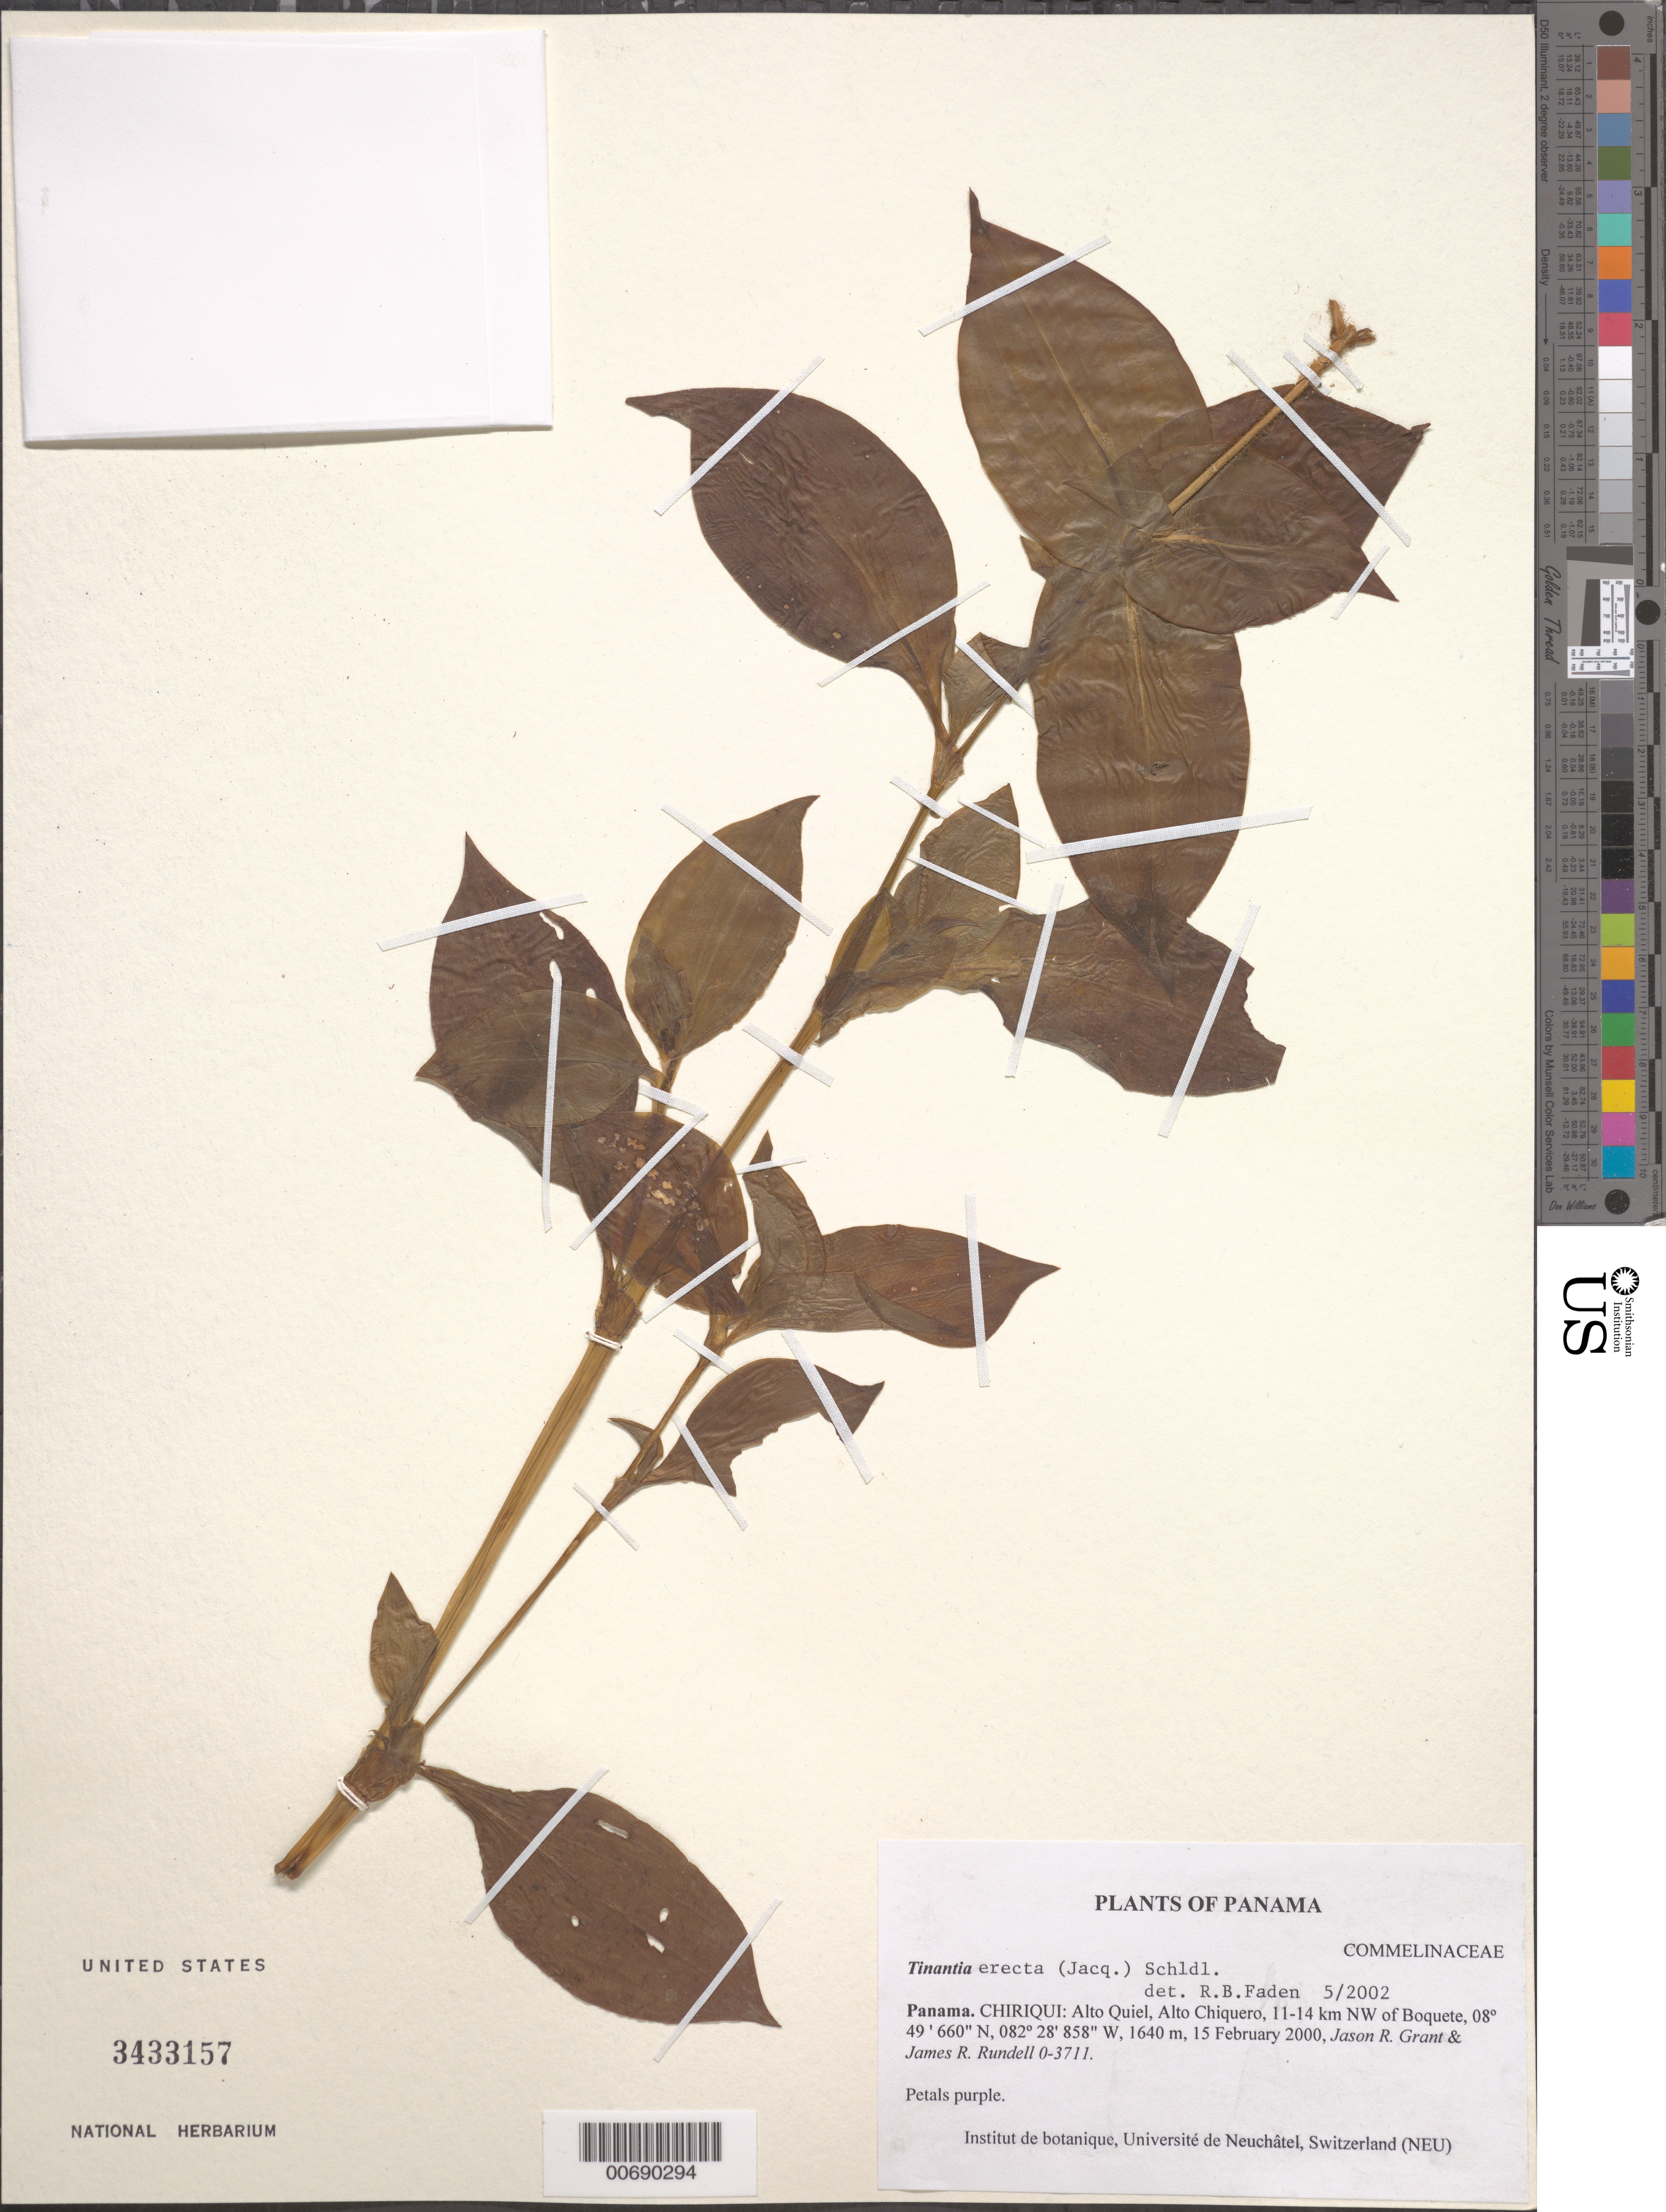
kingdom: Plantae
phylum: Tracheophyta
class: Liliopsida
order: Commelinales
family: Commelinaceae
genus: Tinantia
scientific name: Tinantia erecta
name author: (Jacq.) Fenzl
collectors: J. R. Grant & J. R. Rundell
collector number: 0-3711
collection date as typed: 15 Feb 2000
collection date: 2000-02-15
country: Panama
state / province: Chiriquí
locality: Alto Quiel, Alto Chiquero, NW ofBoquete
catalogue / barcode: US 3433157